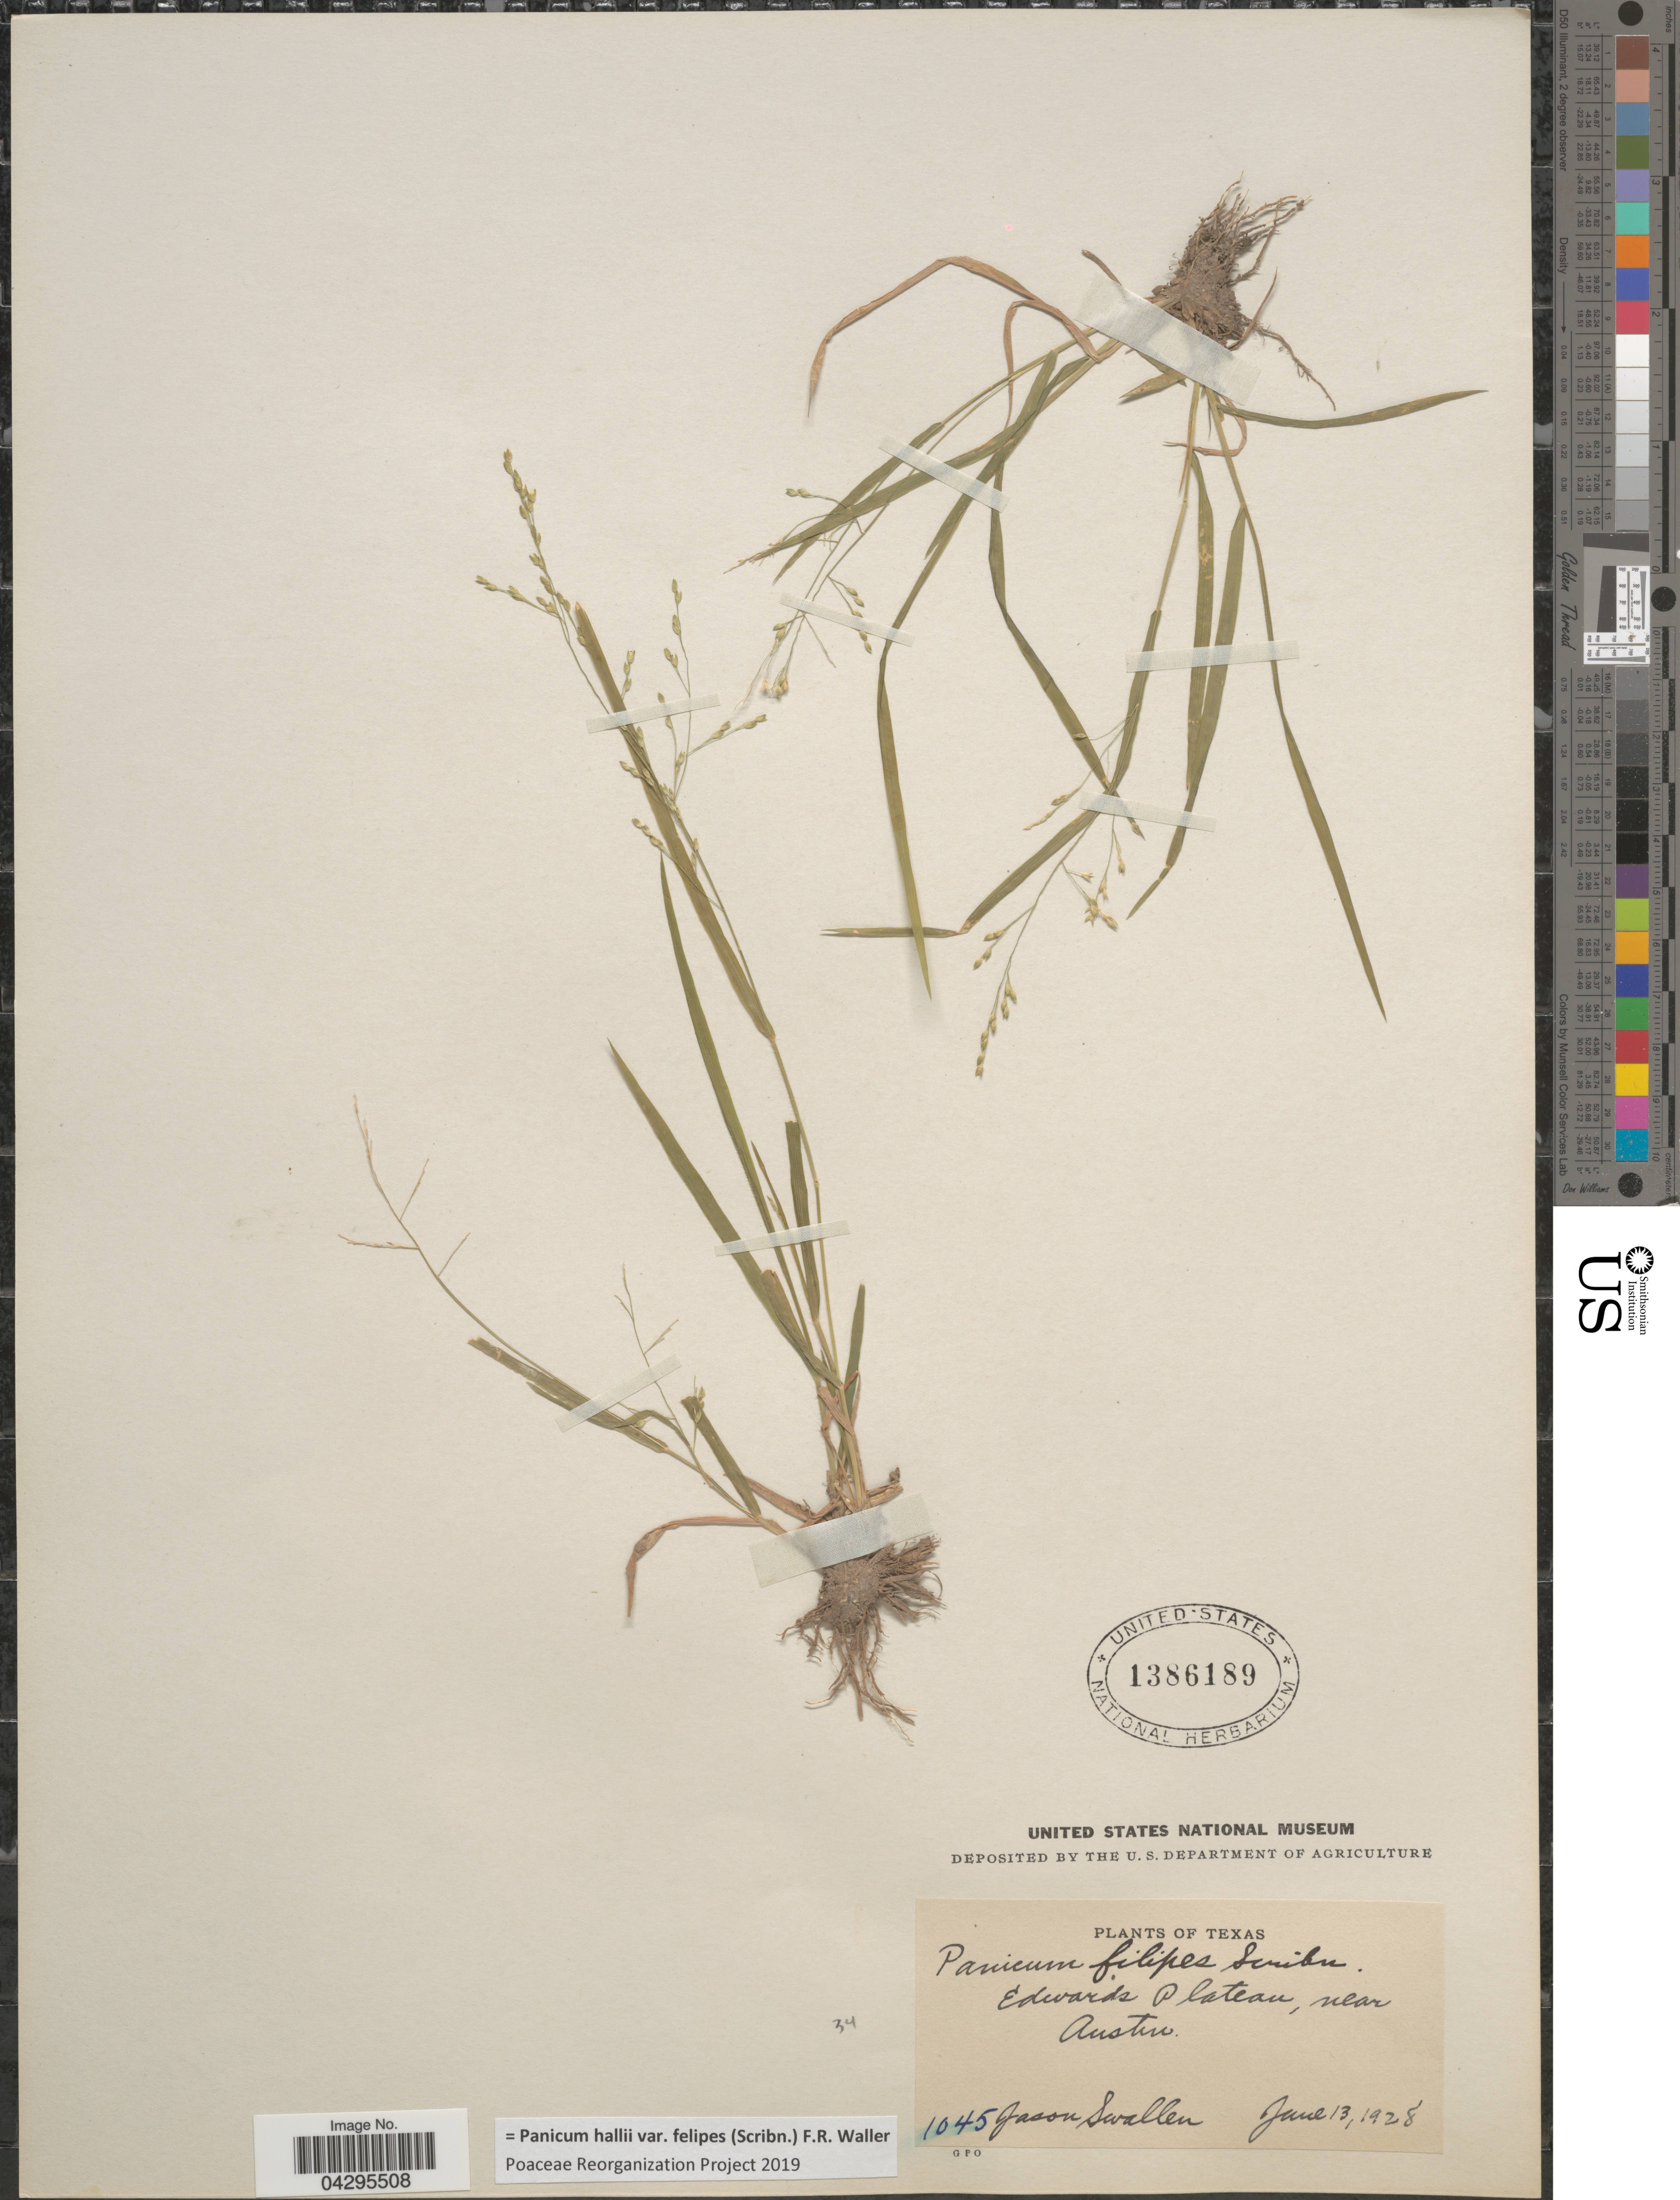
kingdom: Plantae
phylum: Tracheophyta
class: Liliopsida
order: Poales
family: Poaceae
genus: Panicum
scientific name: Panicum hallii var. felipes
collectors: J. R. Swallen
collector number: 1045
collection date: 1928-06-13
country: United States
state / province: Texas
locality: Edwards Plateau, near Austin.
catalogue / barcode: US 1386189